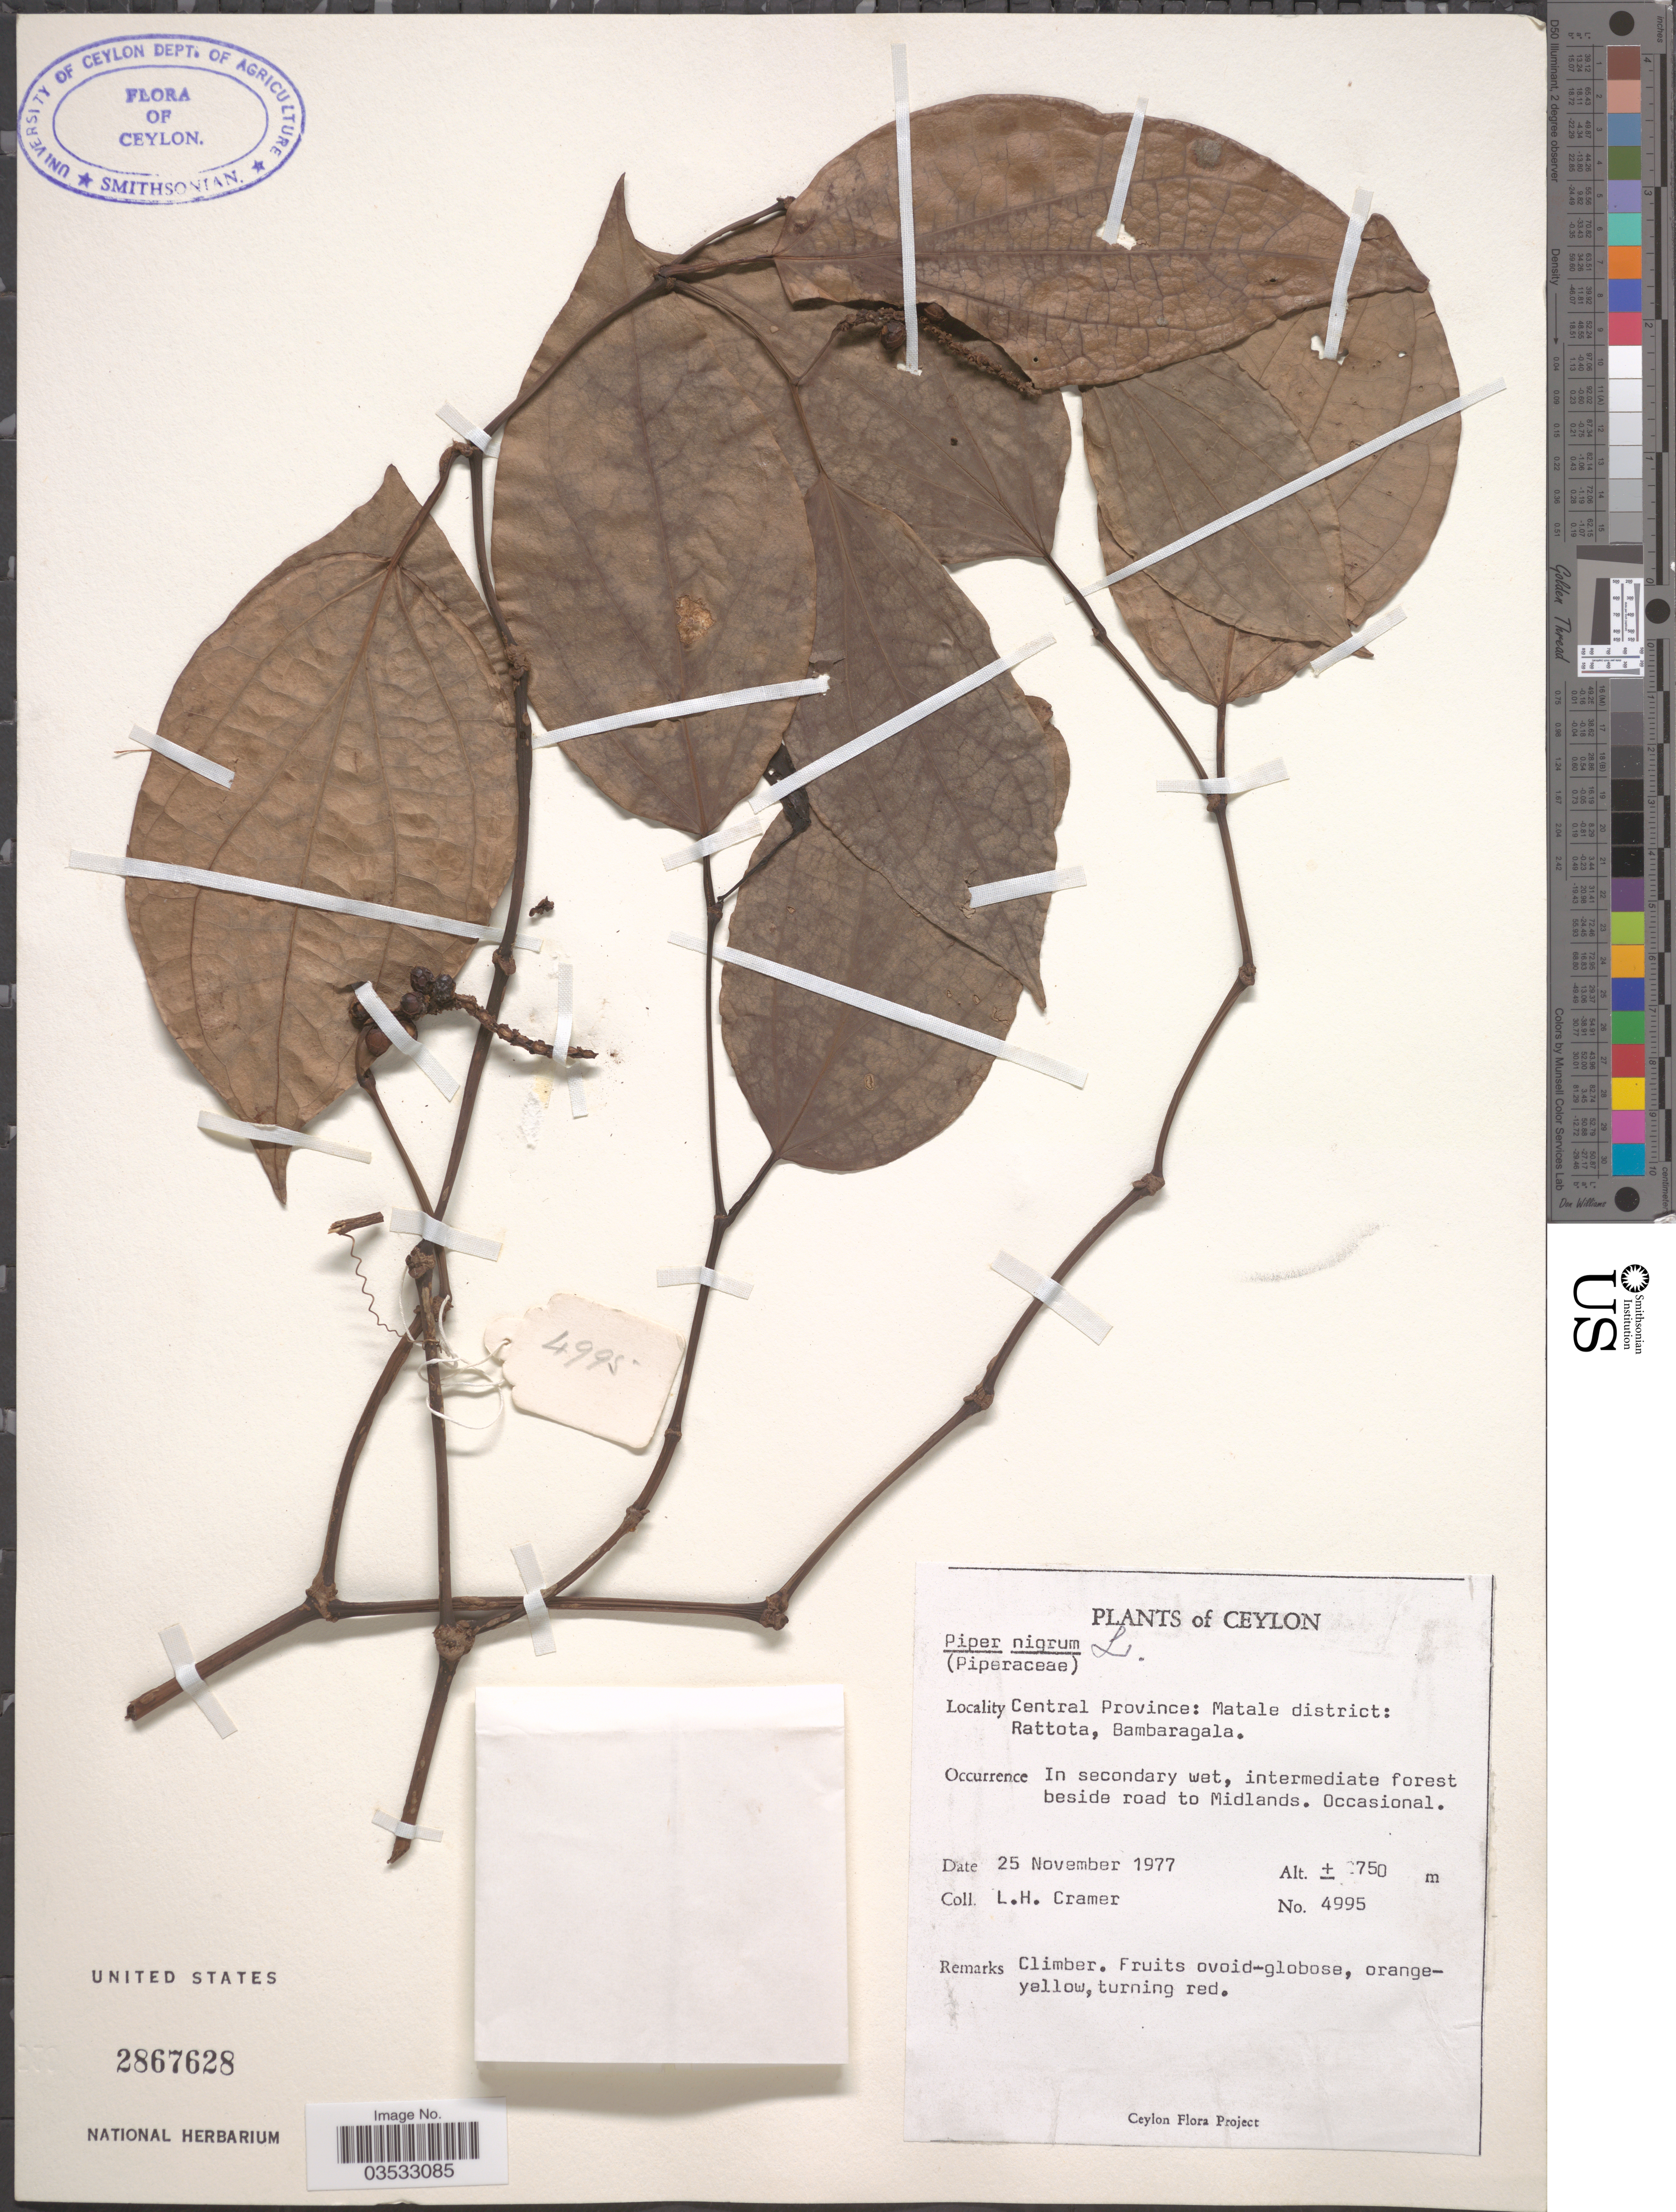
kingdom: Plantae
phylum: Tracheophyta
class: Magnoliopsida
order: Piperales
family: Piperaceae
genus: Piper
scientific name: Piper nigrum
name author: L.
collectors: L. H. Cramer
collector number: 4995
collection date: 1977-11-25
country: Sri Lanka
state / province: Central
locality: Ceylon. Matale district: Rattota, Bambaragala. In secondary wet, intermediate forest beside road to Midlands.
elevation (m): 750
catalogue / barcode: US 2867628